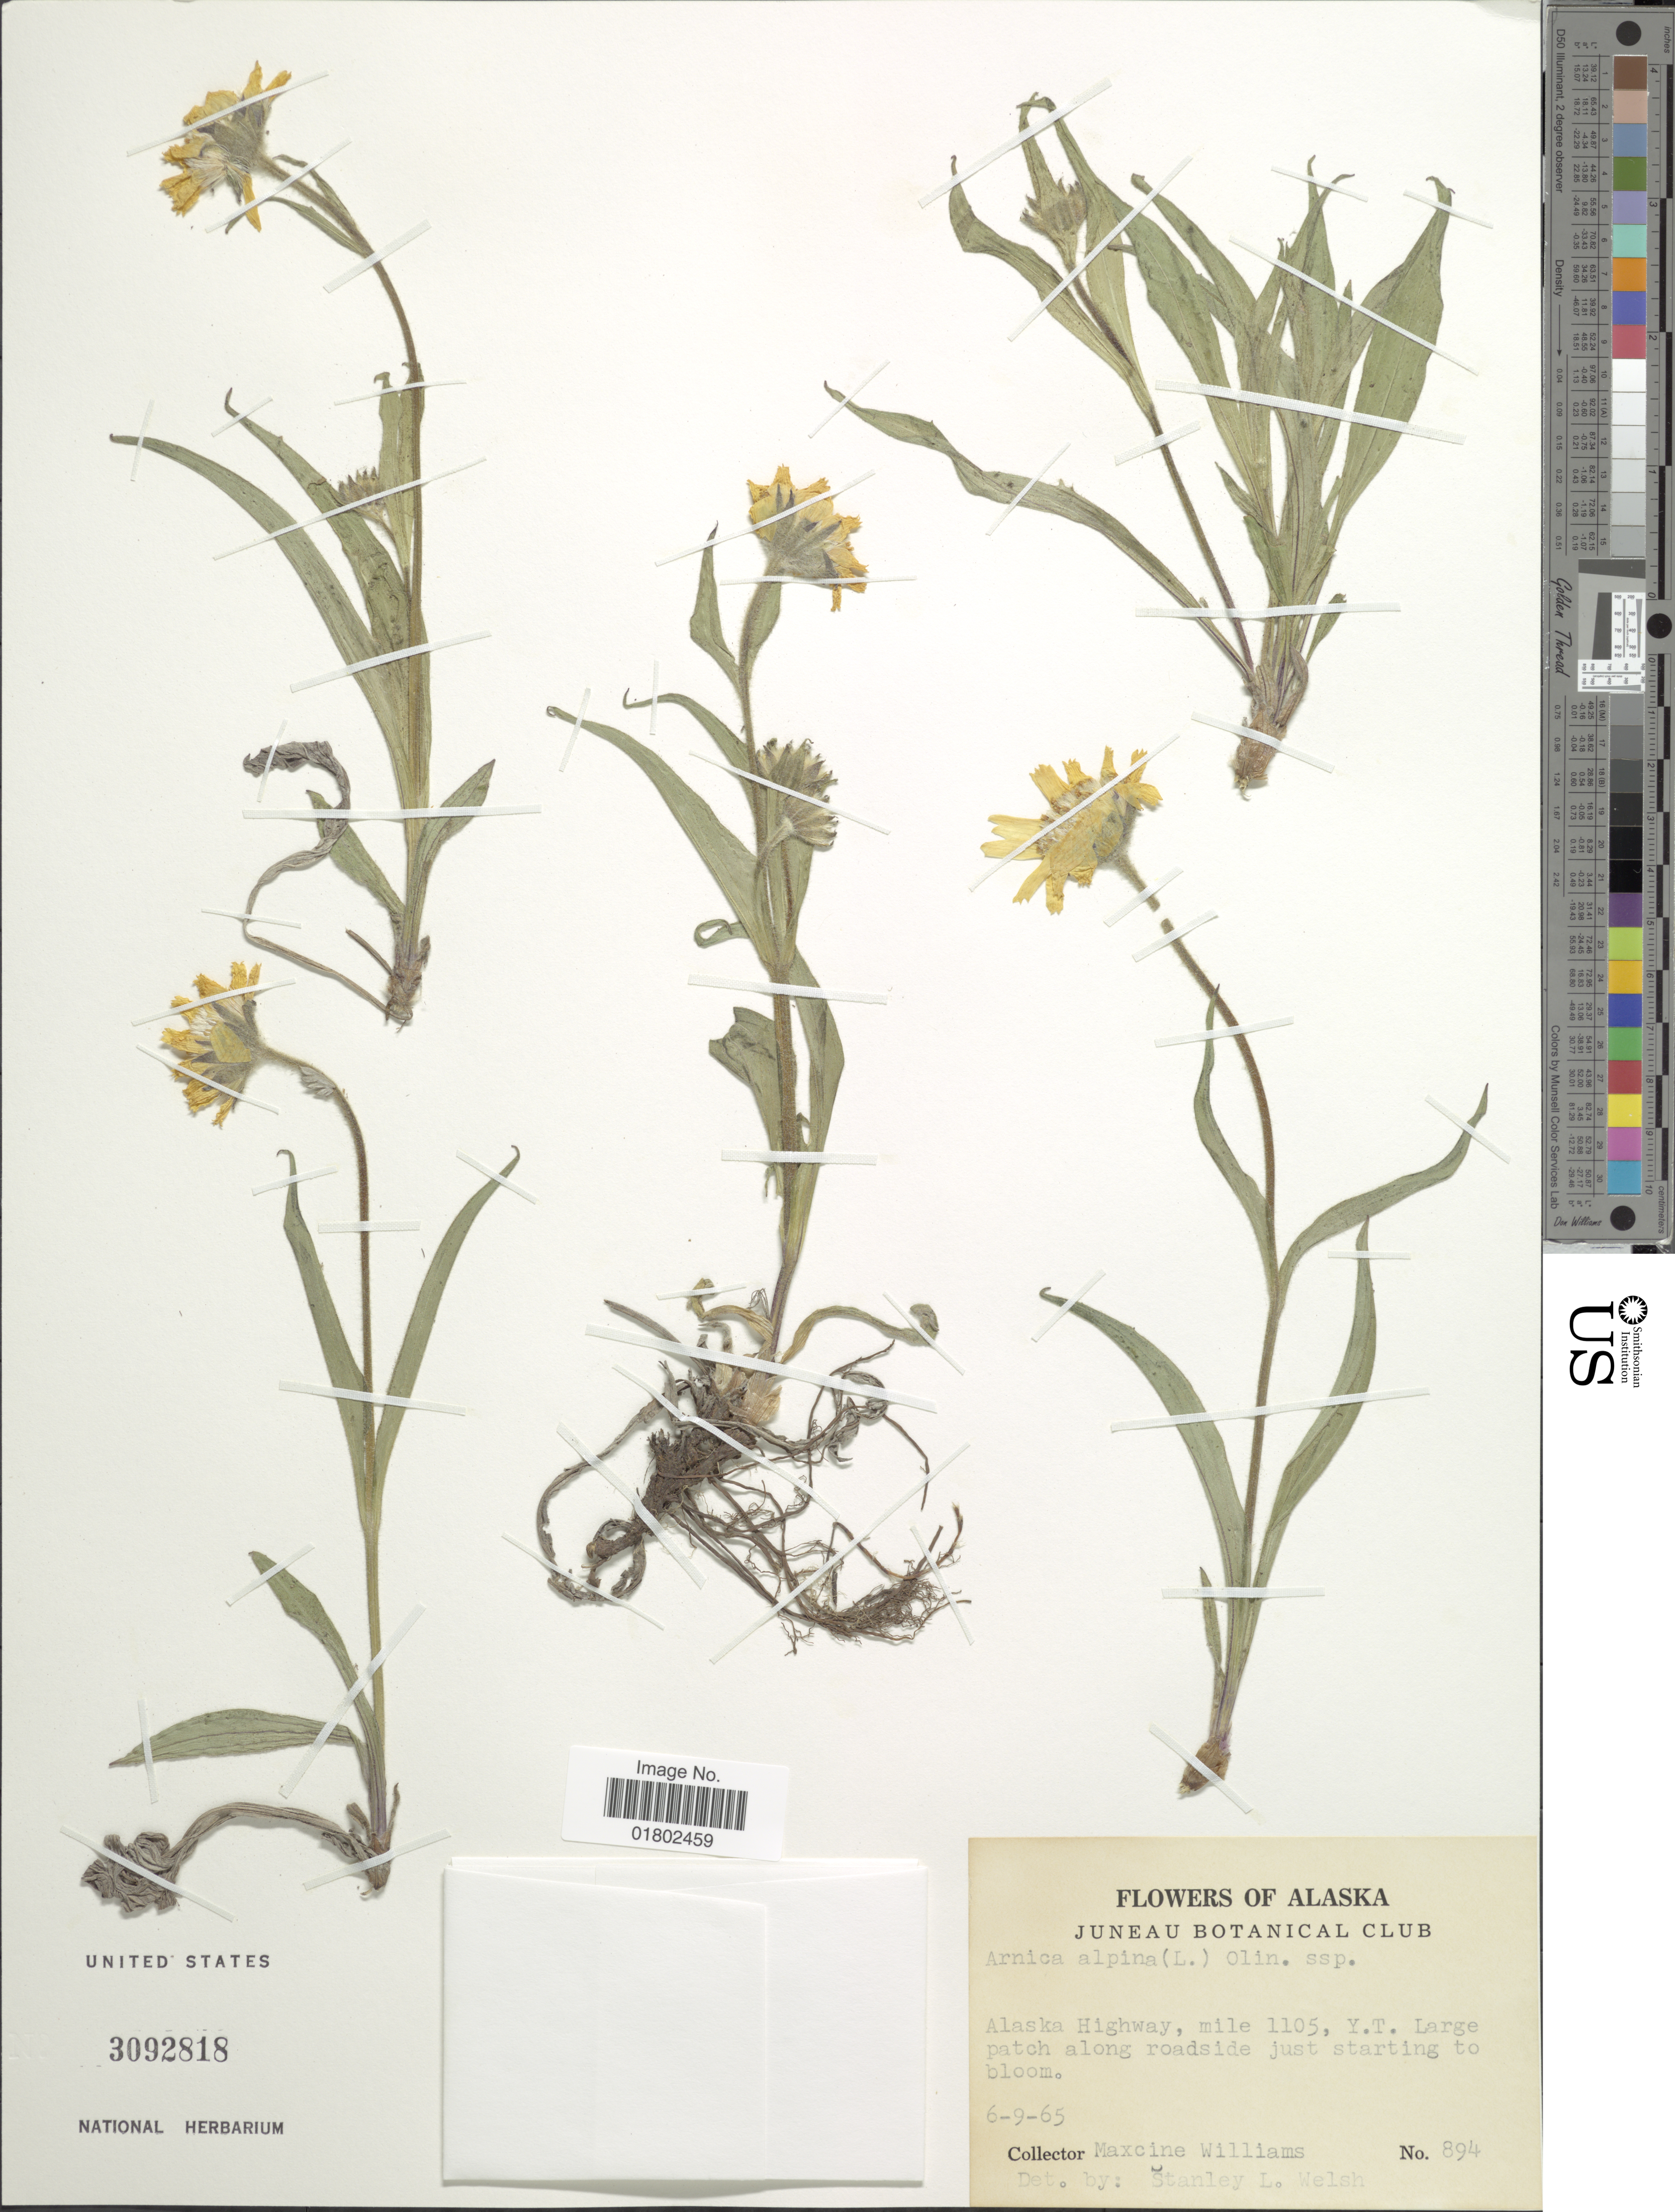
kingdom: Plantae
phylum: Tracheophyta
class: Magnoliopsida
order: Asterales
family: Asteraceae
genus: Arnica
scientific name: Arnica amplexifolia subsp. genuina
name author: Maguire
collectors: Mr. Williams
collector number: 894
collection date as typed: Transcribed d/m/y: 9/6/65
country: United States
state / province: Alaska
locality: Alaska Highway, mile 1105, Y. T. Large patch along roadside just starting to bloom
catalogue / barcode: US 3092818